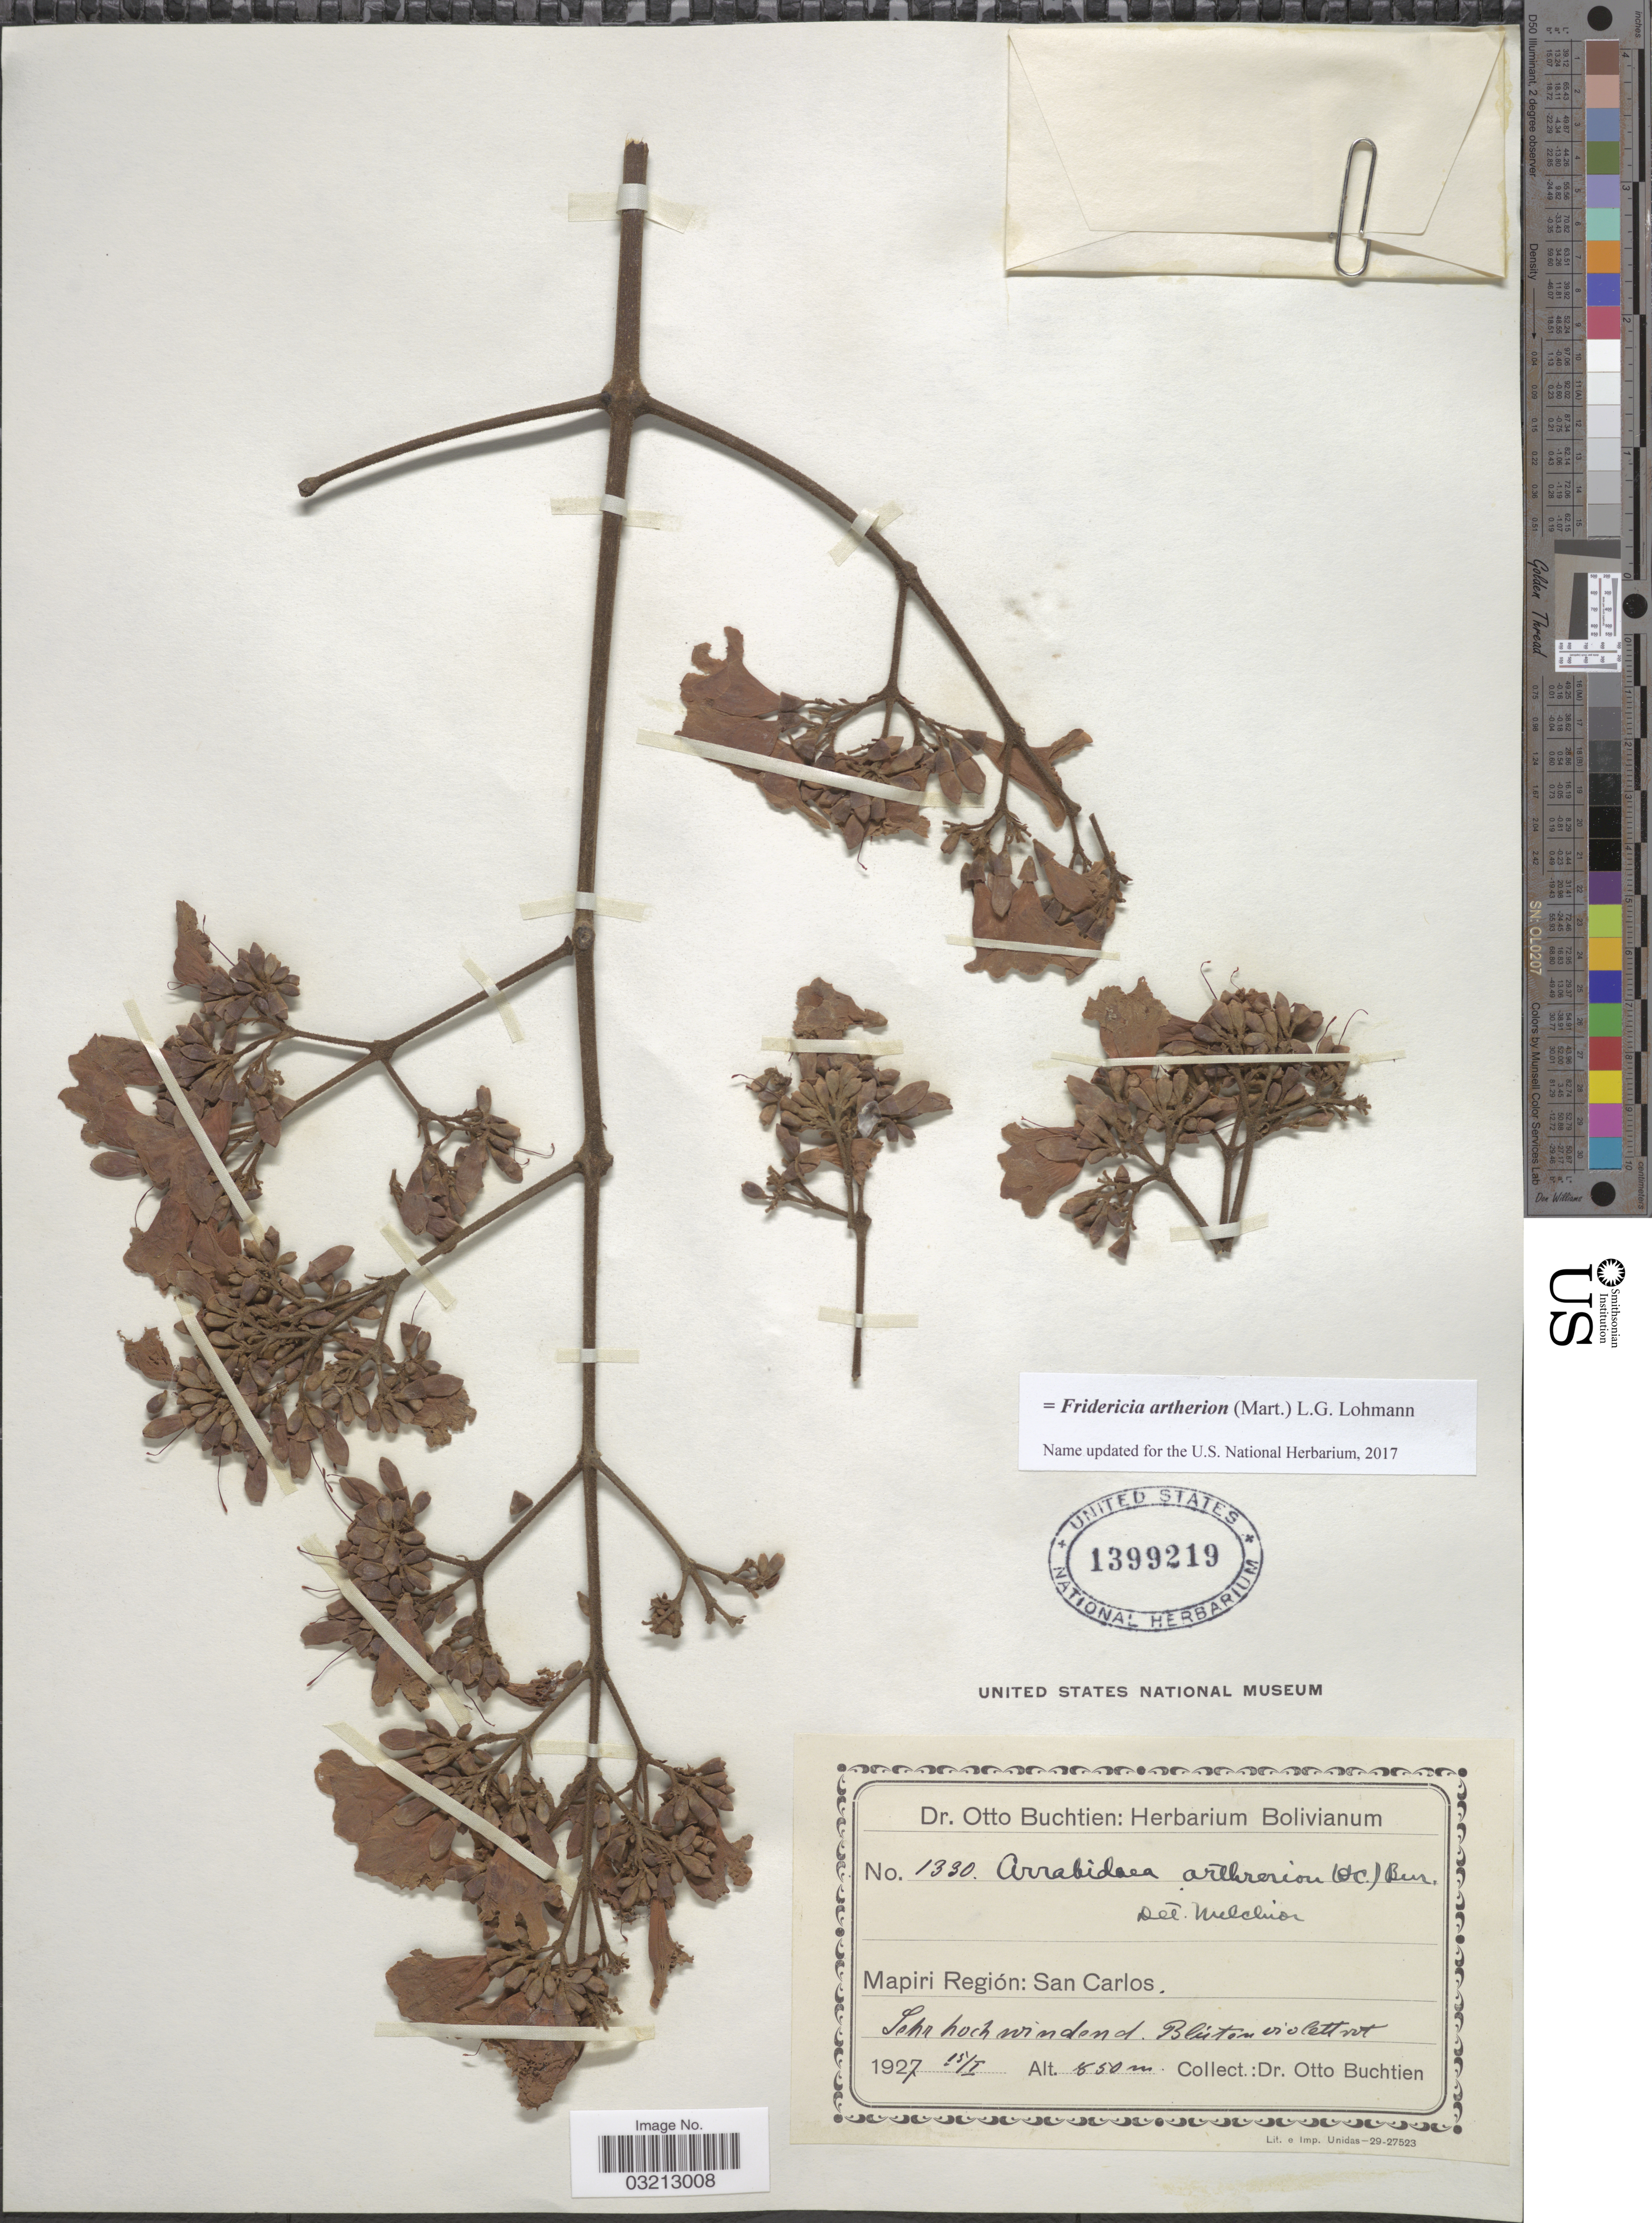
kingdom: Plantae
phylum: Tracheophyta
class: Magnoliopsida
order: Lamiales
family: Bignoniaceae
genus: Fridericia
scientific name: Fridericia arthrerion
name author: (Mart.) L.G. Lohmann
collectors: O. Buchtien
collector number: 1330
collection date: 1927-01-15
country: Bolivia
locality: Mapiri Región: San Carlos.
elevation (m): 850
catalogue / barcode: US 1399219